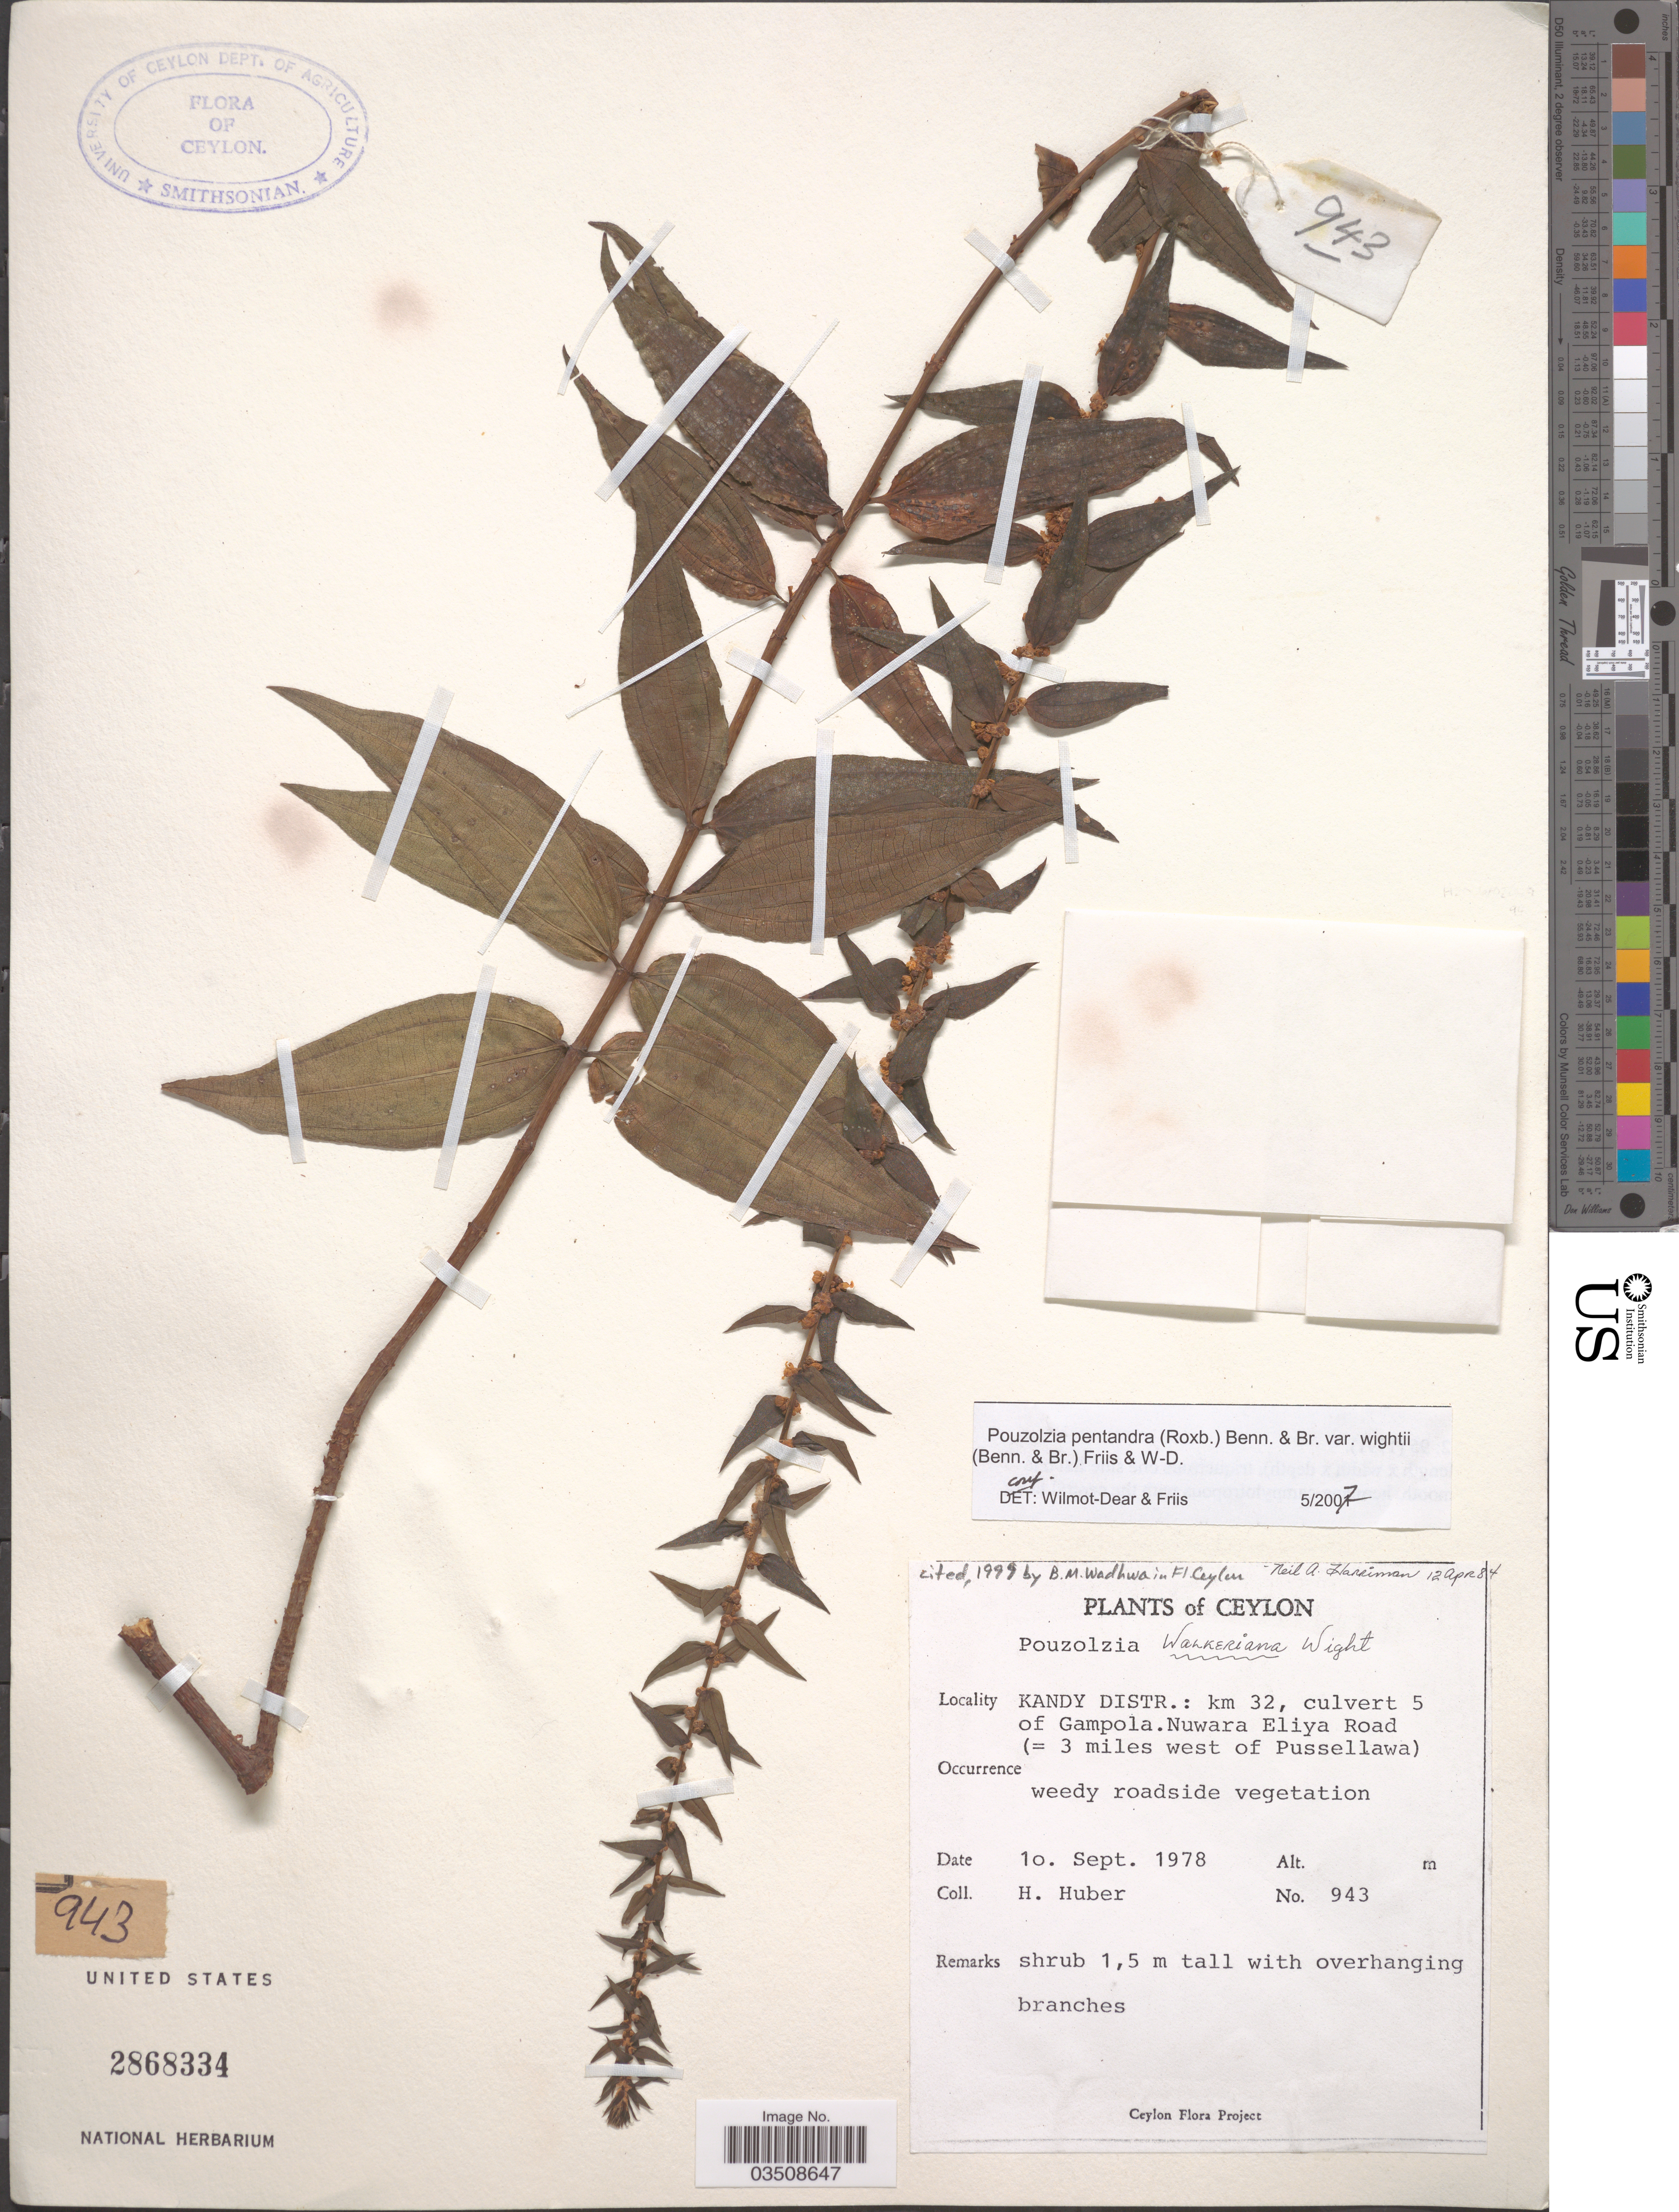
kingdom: Plantae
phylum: Tracheophyta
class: Magnoliopsida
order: Rosales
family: Urticaceae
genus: Gonostegia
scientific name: Gonostegia pentandra var. wightii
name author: (Benn.) Pull. & Karupp.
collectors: H. Huber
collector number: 943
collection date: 1978-09-10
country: Sri Lanka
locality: Ceylon. Kandy Distr.: km 32, culvert 5 of Gampola. Nuwara Eliya Road (= 3 miles west of Pussellawa).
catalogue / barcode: US 2868334